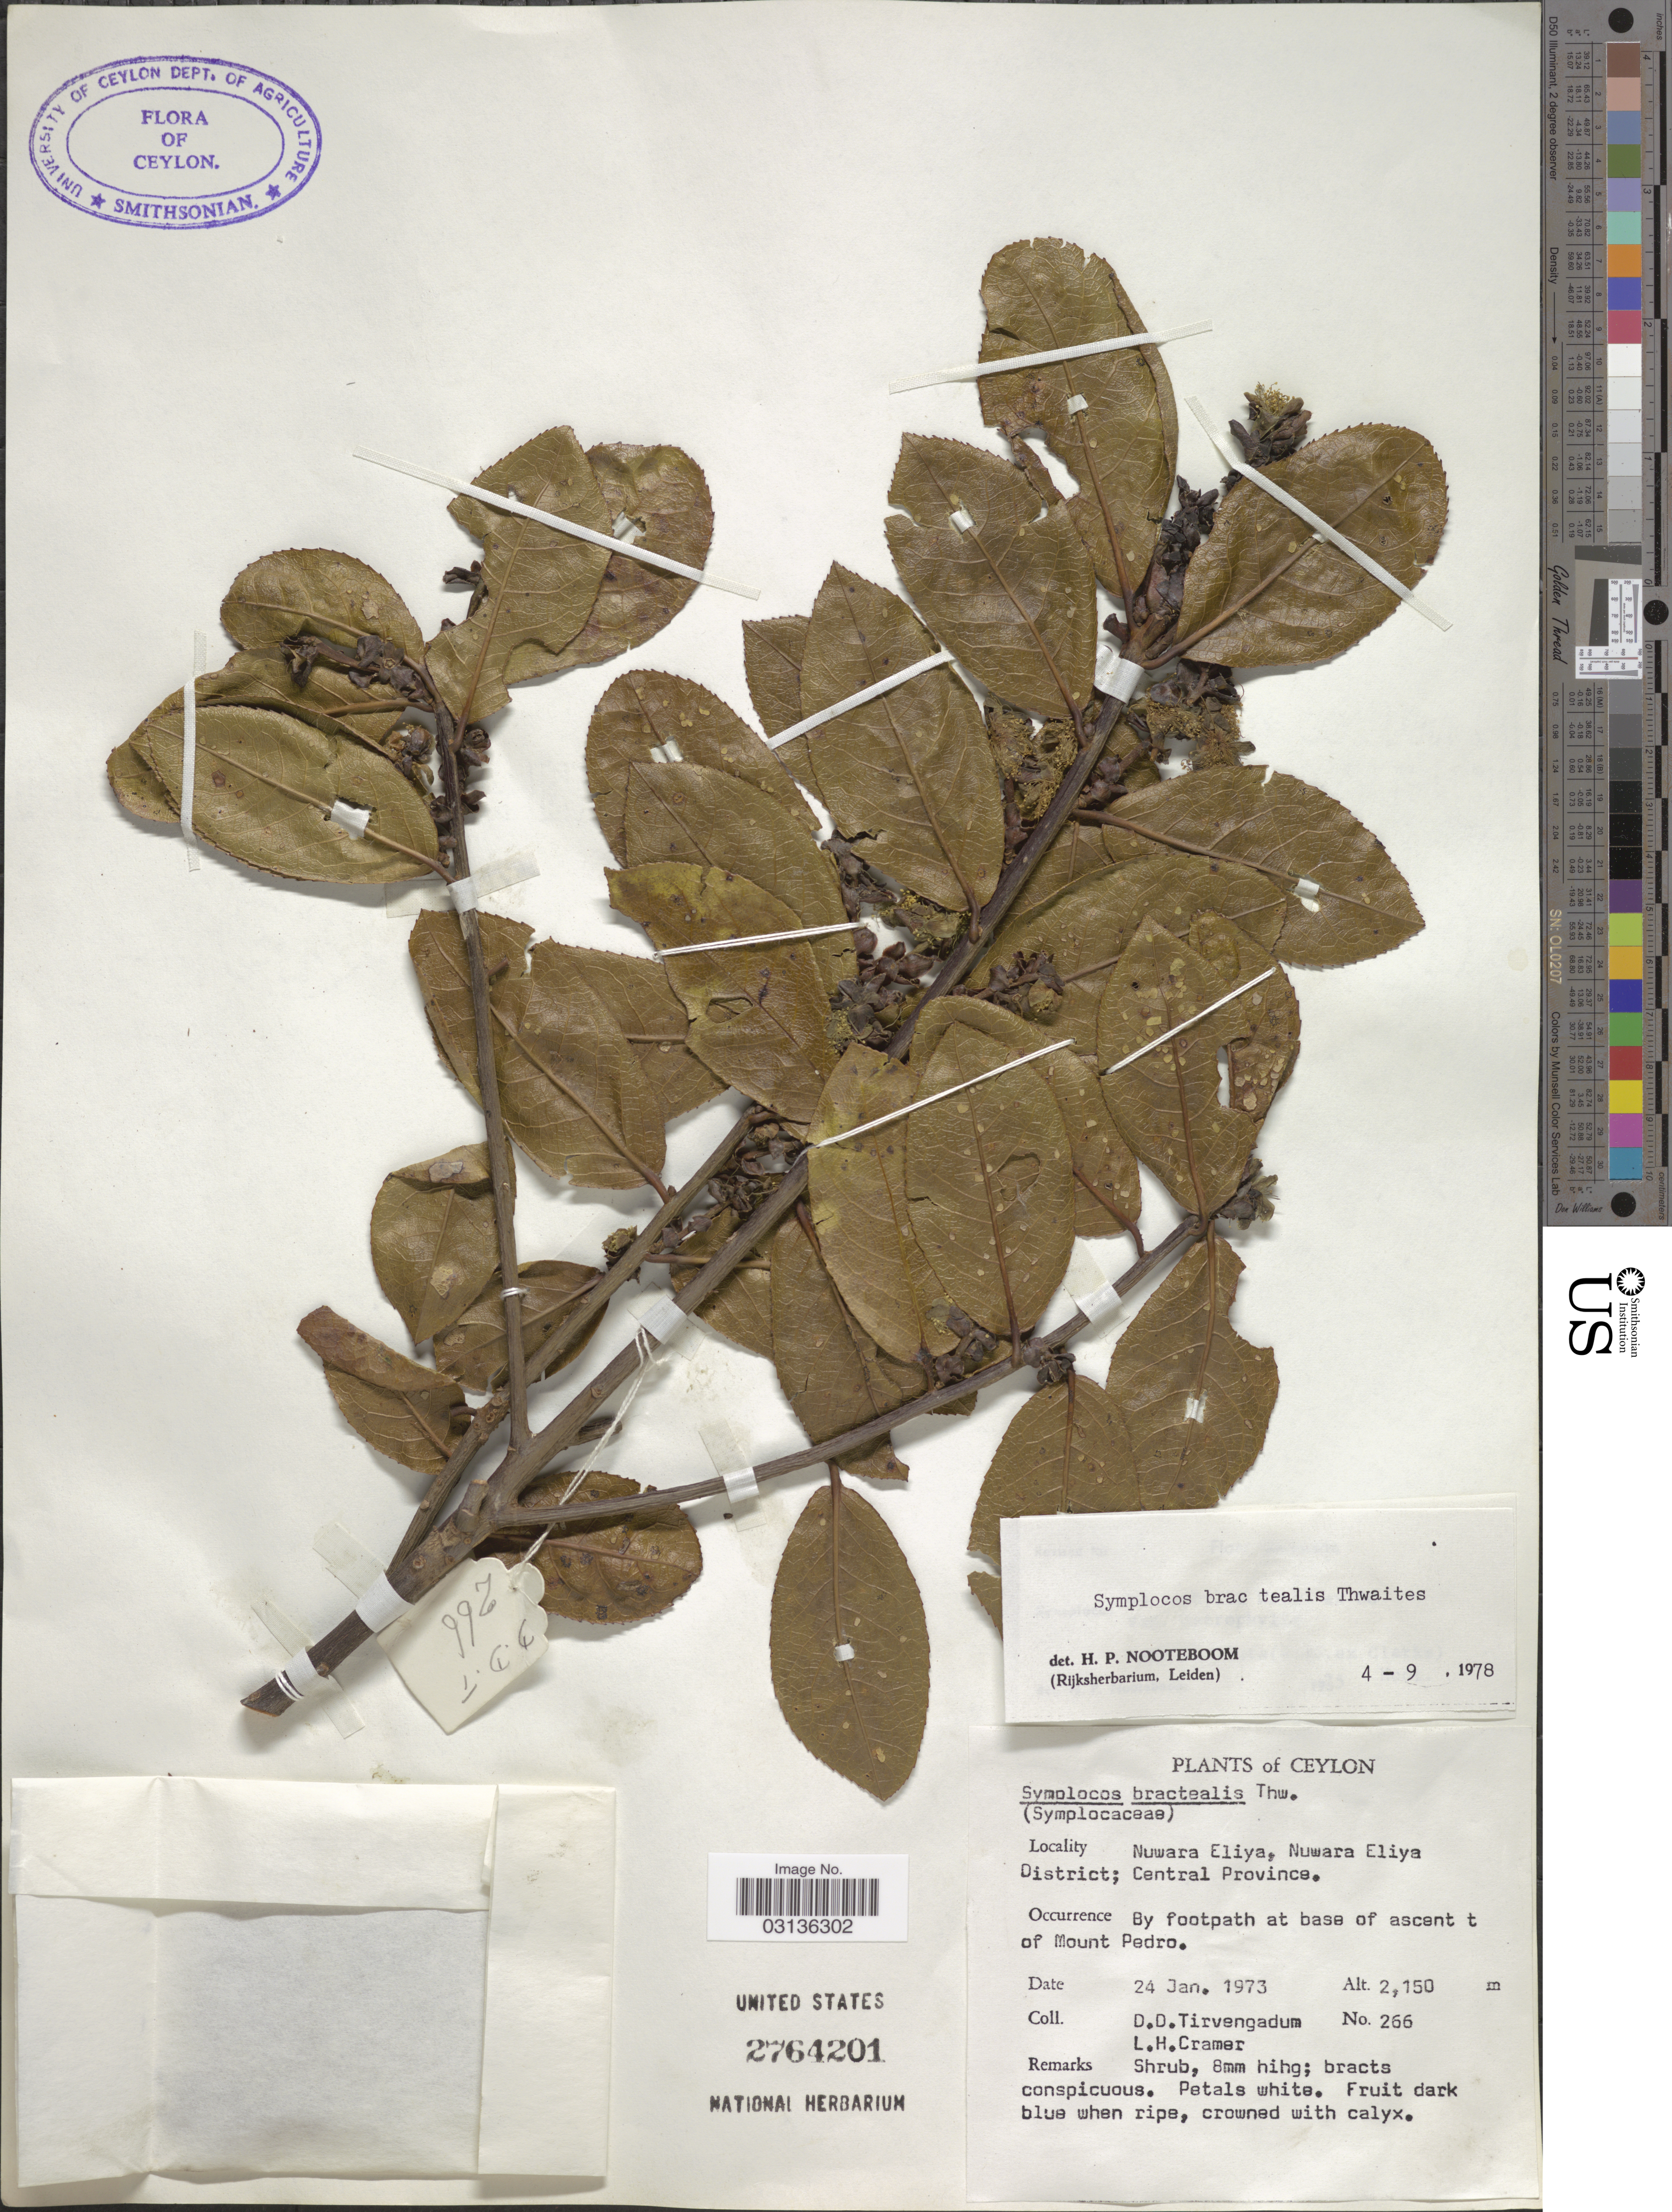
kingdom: Plantae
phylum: Tracheophyta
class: Magnoliopsida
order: Ericales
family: Symplocaceae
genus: Symplocos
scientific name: Symplocos bractealis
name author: Thwaites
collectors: D. Tirvengadum & L. H. Cramer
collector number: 266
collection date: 1973-01-24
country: Sri Lanka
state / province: Central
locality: Ceylon. Nuwara Eliya, Nuwara Eliya District; Central Province. By footpath at base of ascent t of Mount Pedro.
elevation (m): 2150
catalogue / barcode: US 2764201